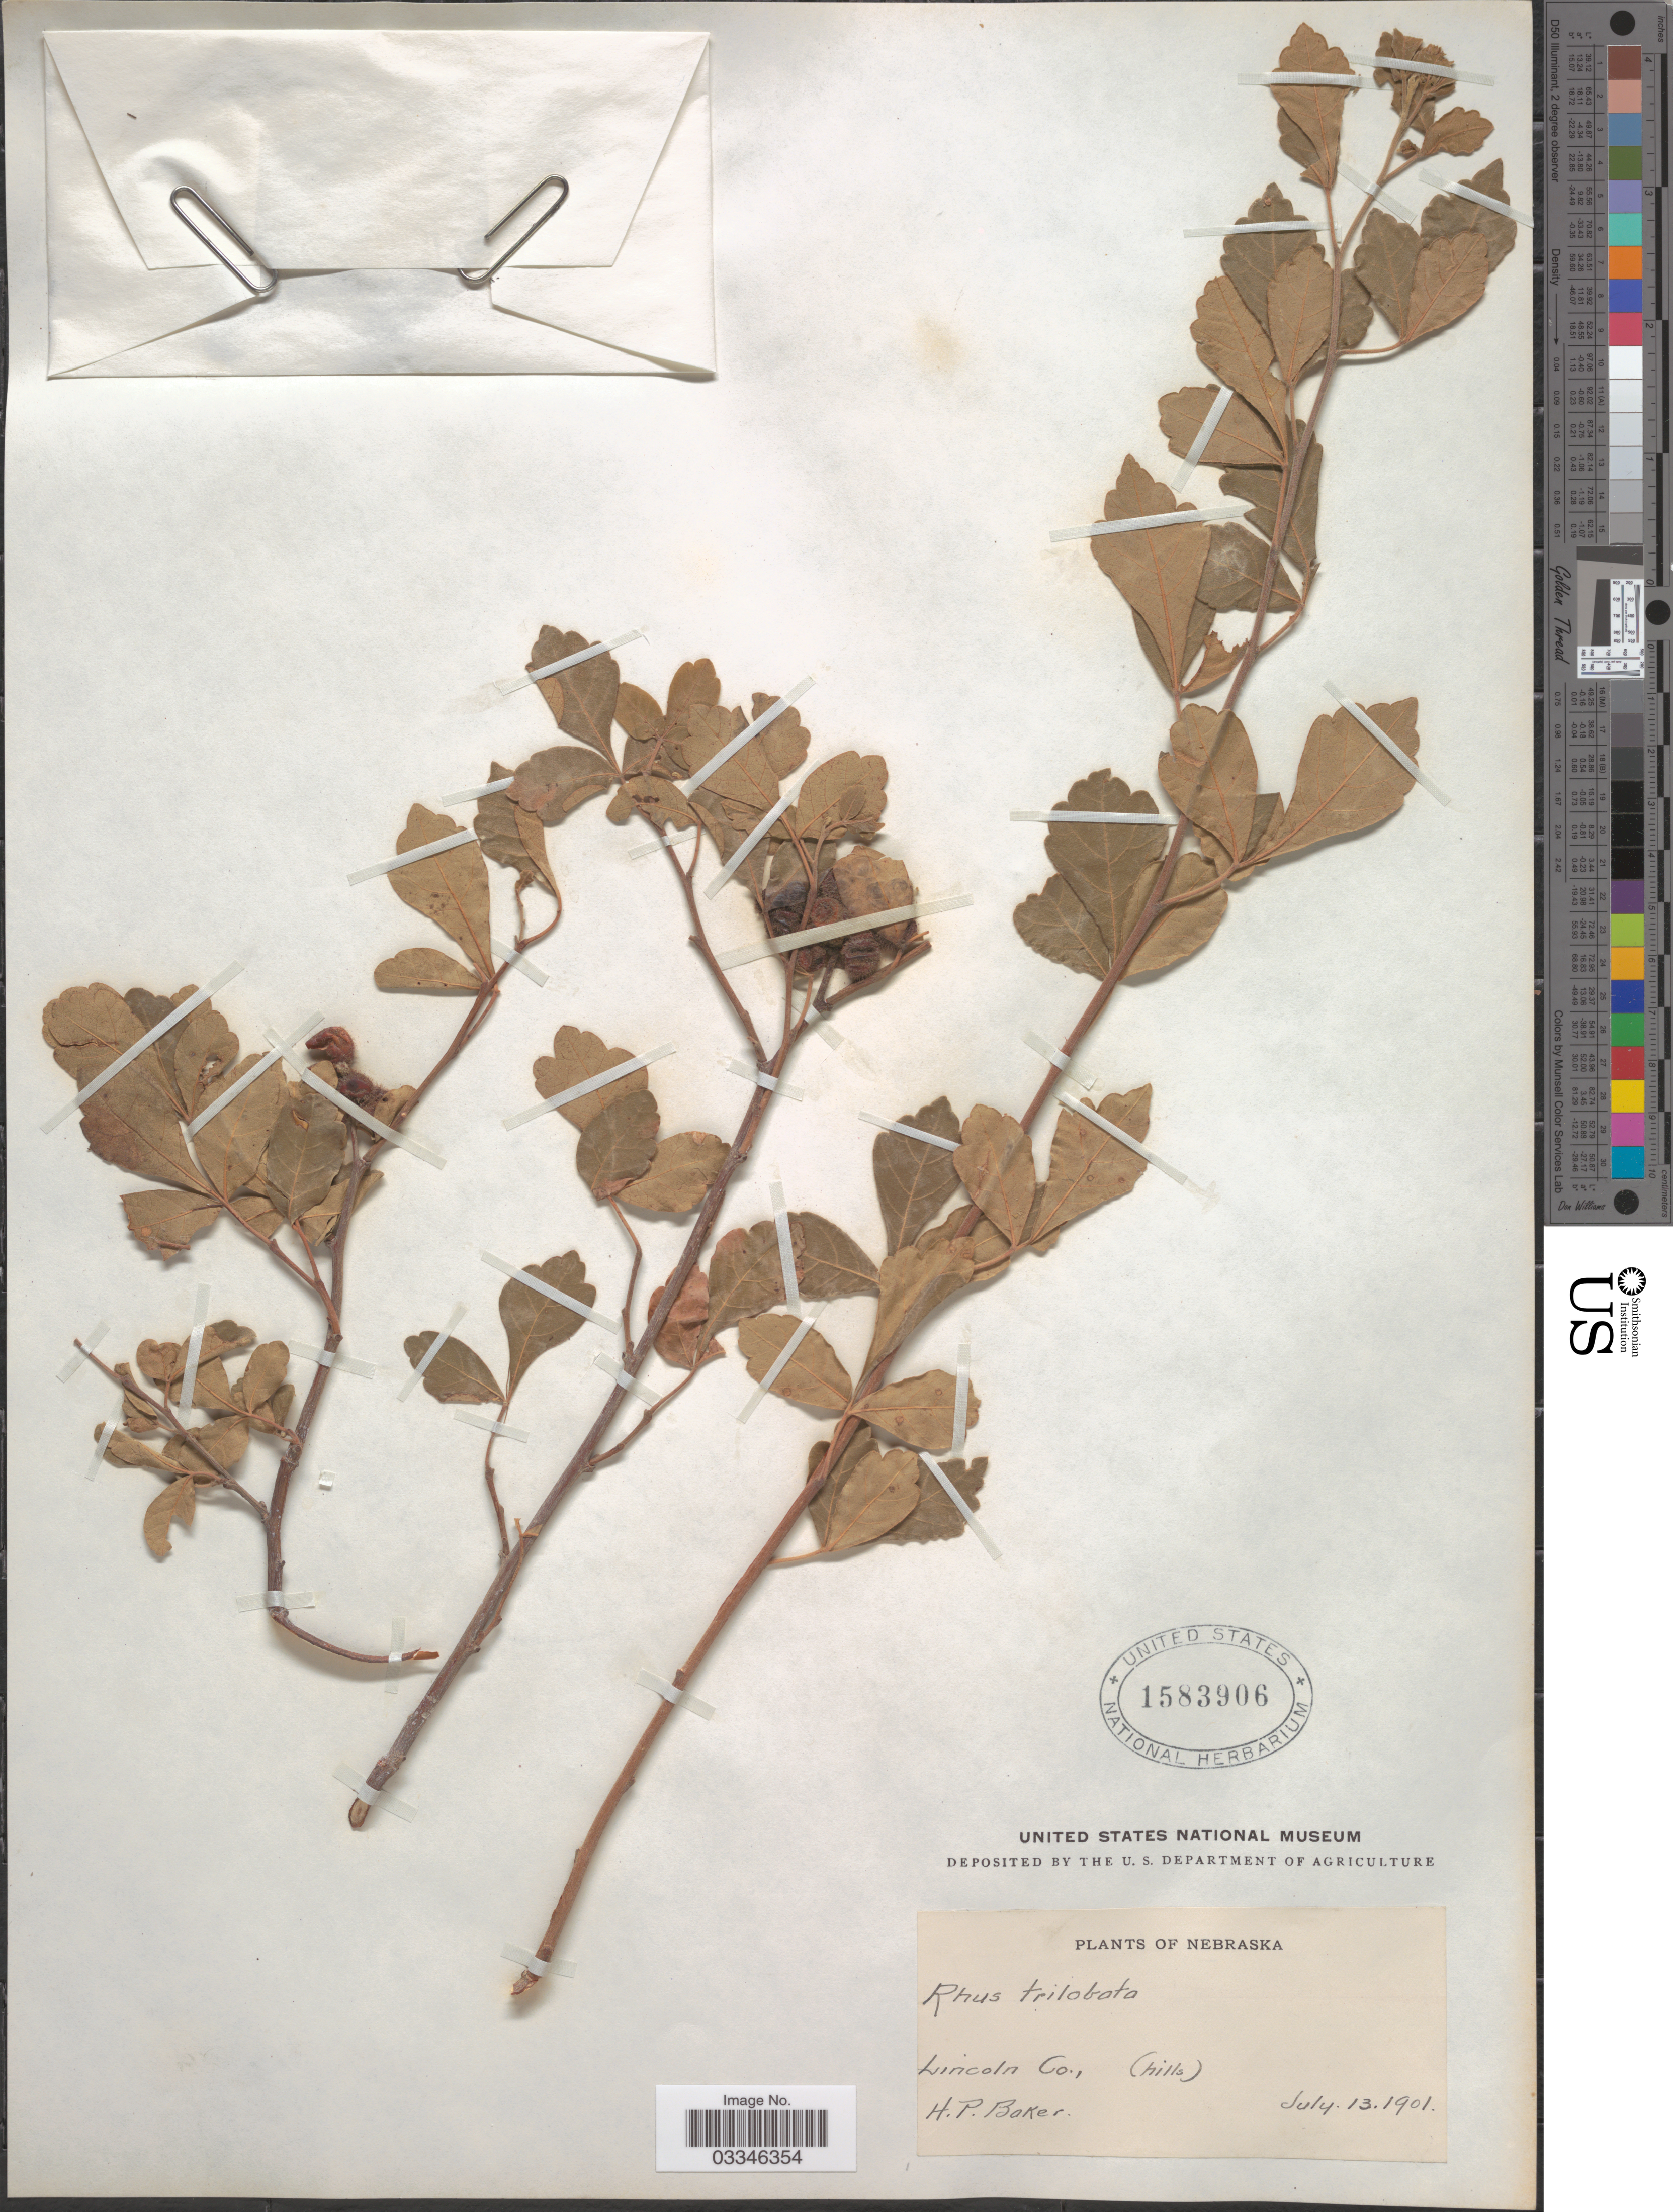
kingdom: Plantae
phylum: Tracheophyta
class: Magnoliopsida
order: Sapindales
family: Anacardiaceae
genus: Rhus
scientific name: Rhus trilobata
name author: Nutt.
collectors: H. P. Baker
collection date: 1901-07-13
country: United States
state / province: Nebraska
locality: Lincoln Co., (hills).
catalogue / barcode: US 1583906